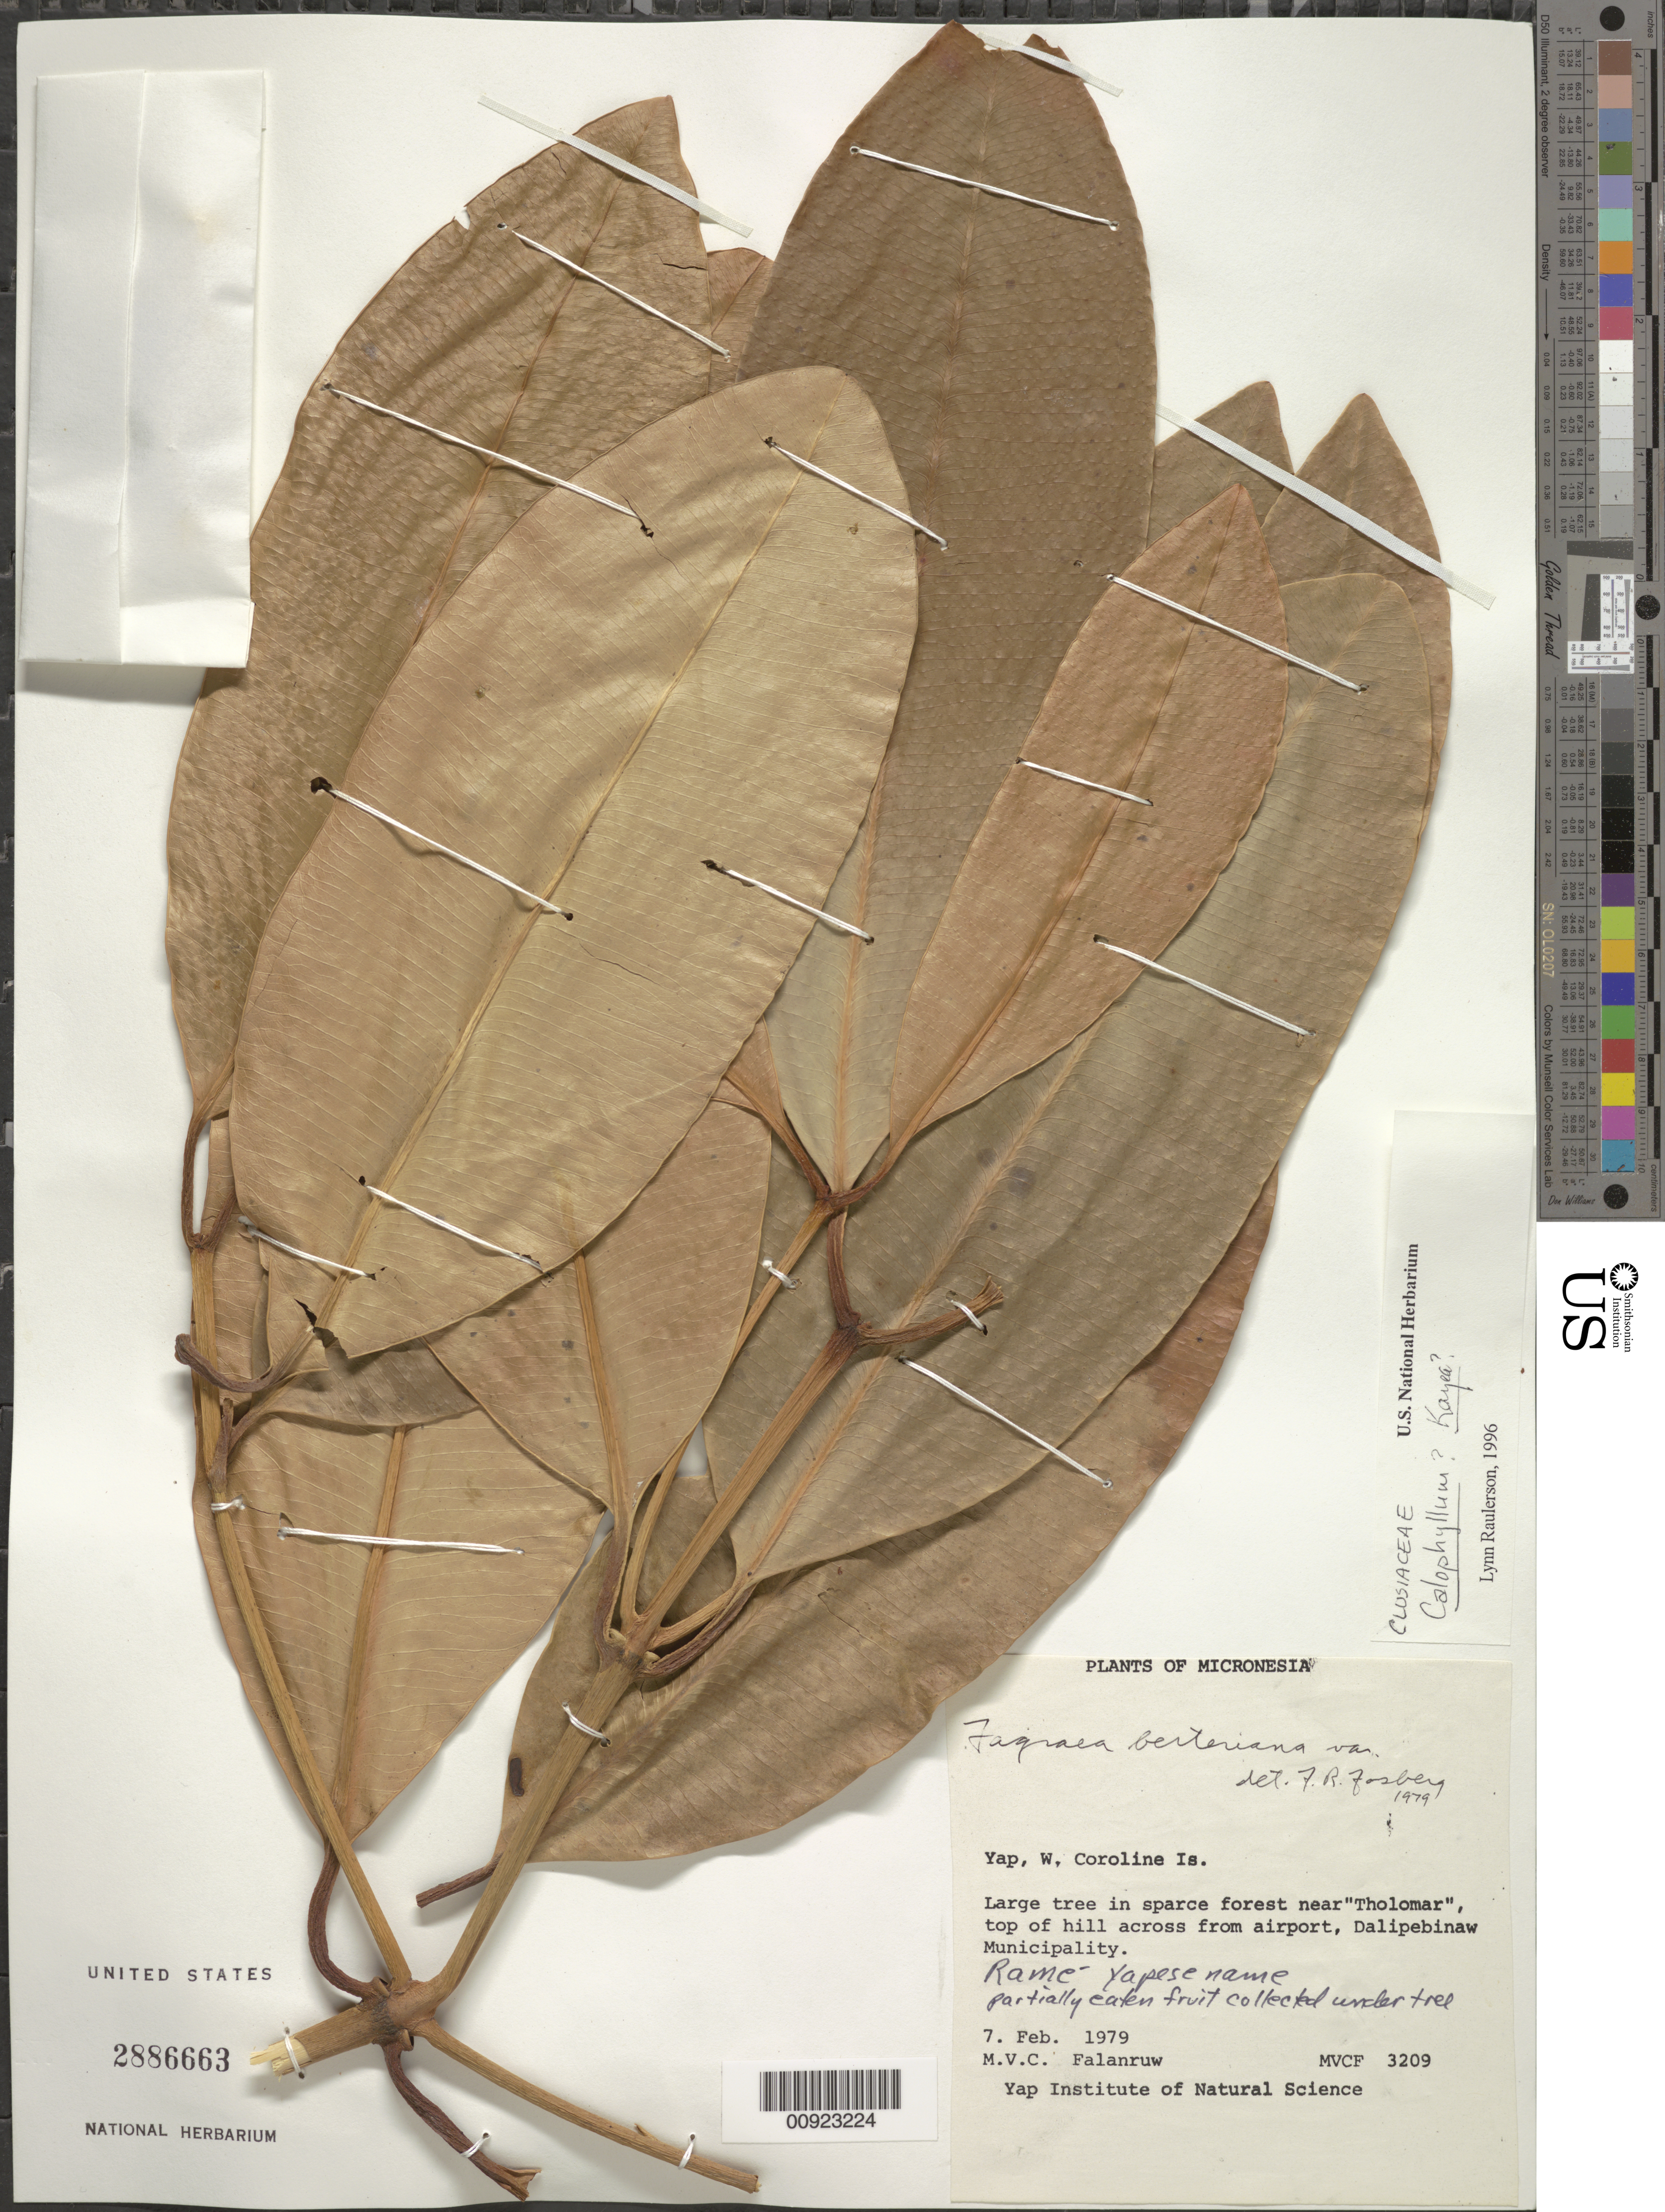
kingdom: Plantae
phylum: Tracheophyta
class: Magnoliopsida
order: Malpighiales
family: Calophyllaceae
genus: Calophyllum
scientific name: Calophyllum sp.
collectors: M. V. Falanruw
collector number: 3209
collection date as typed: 07 Feb 1979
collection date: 1979-02-07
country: Micronesia, Federated States of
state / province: Yap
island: Yap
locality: Sparse forest near "Tholomar", top of hill across from airport, Dalipebinaw Municipality.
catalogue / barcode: US 2886663